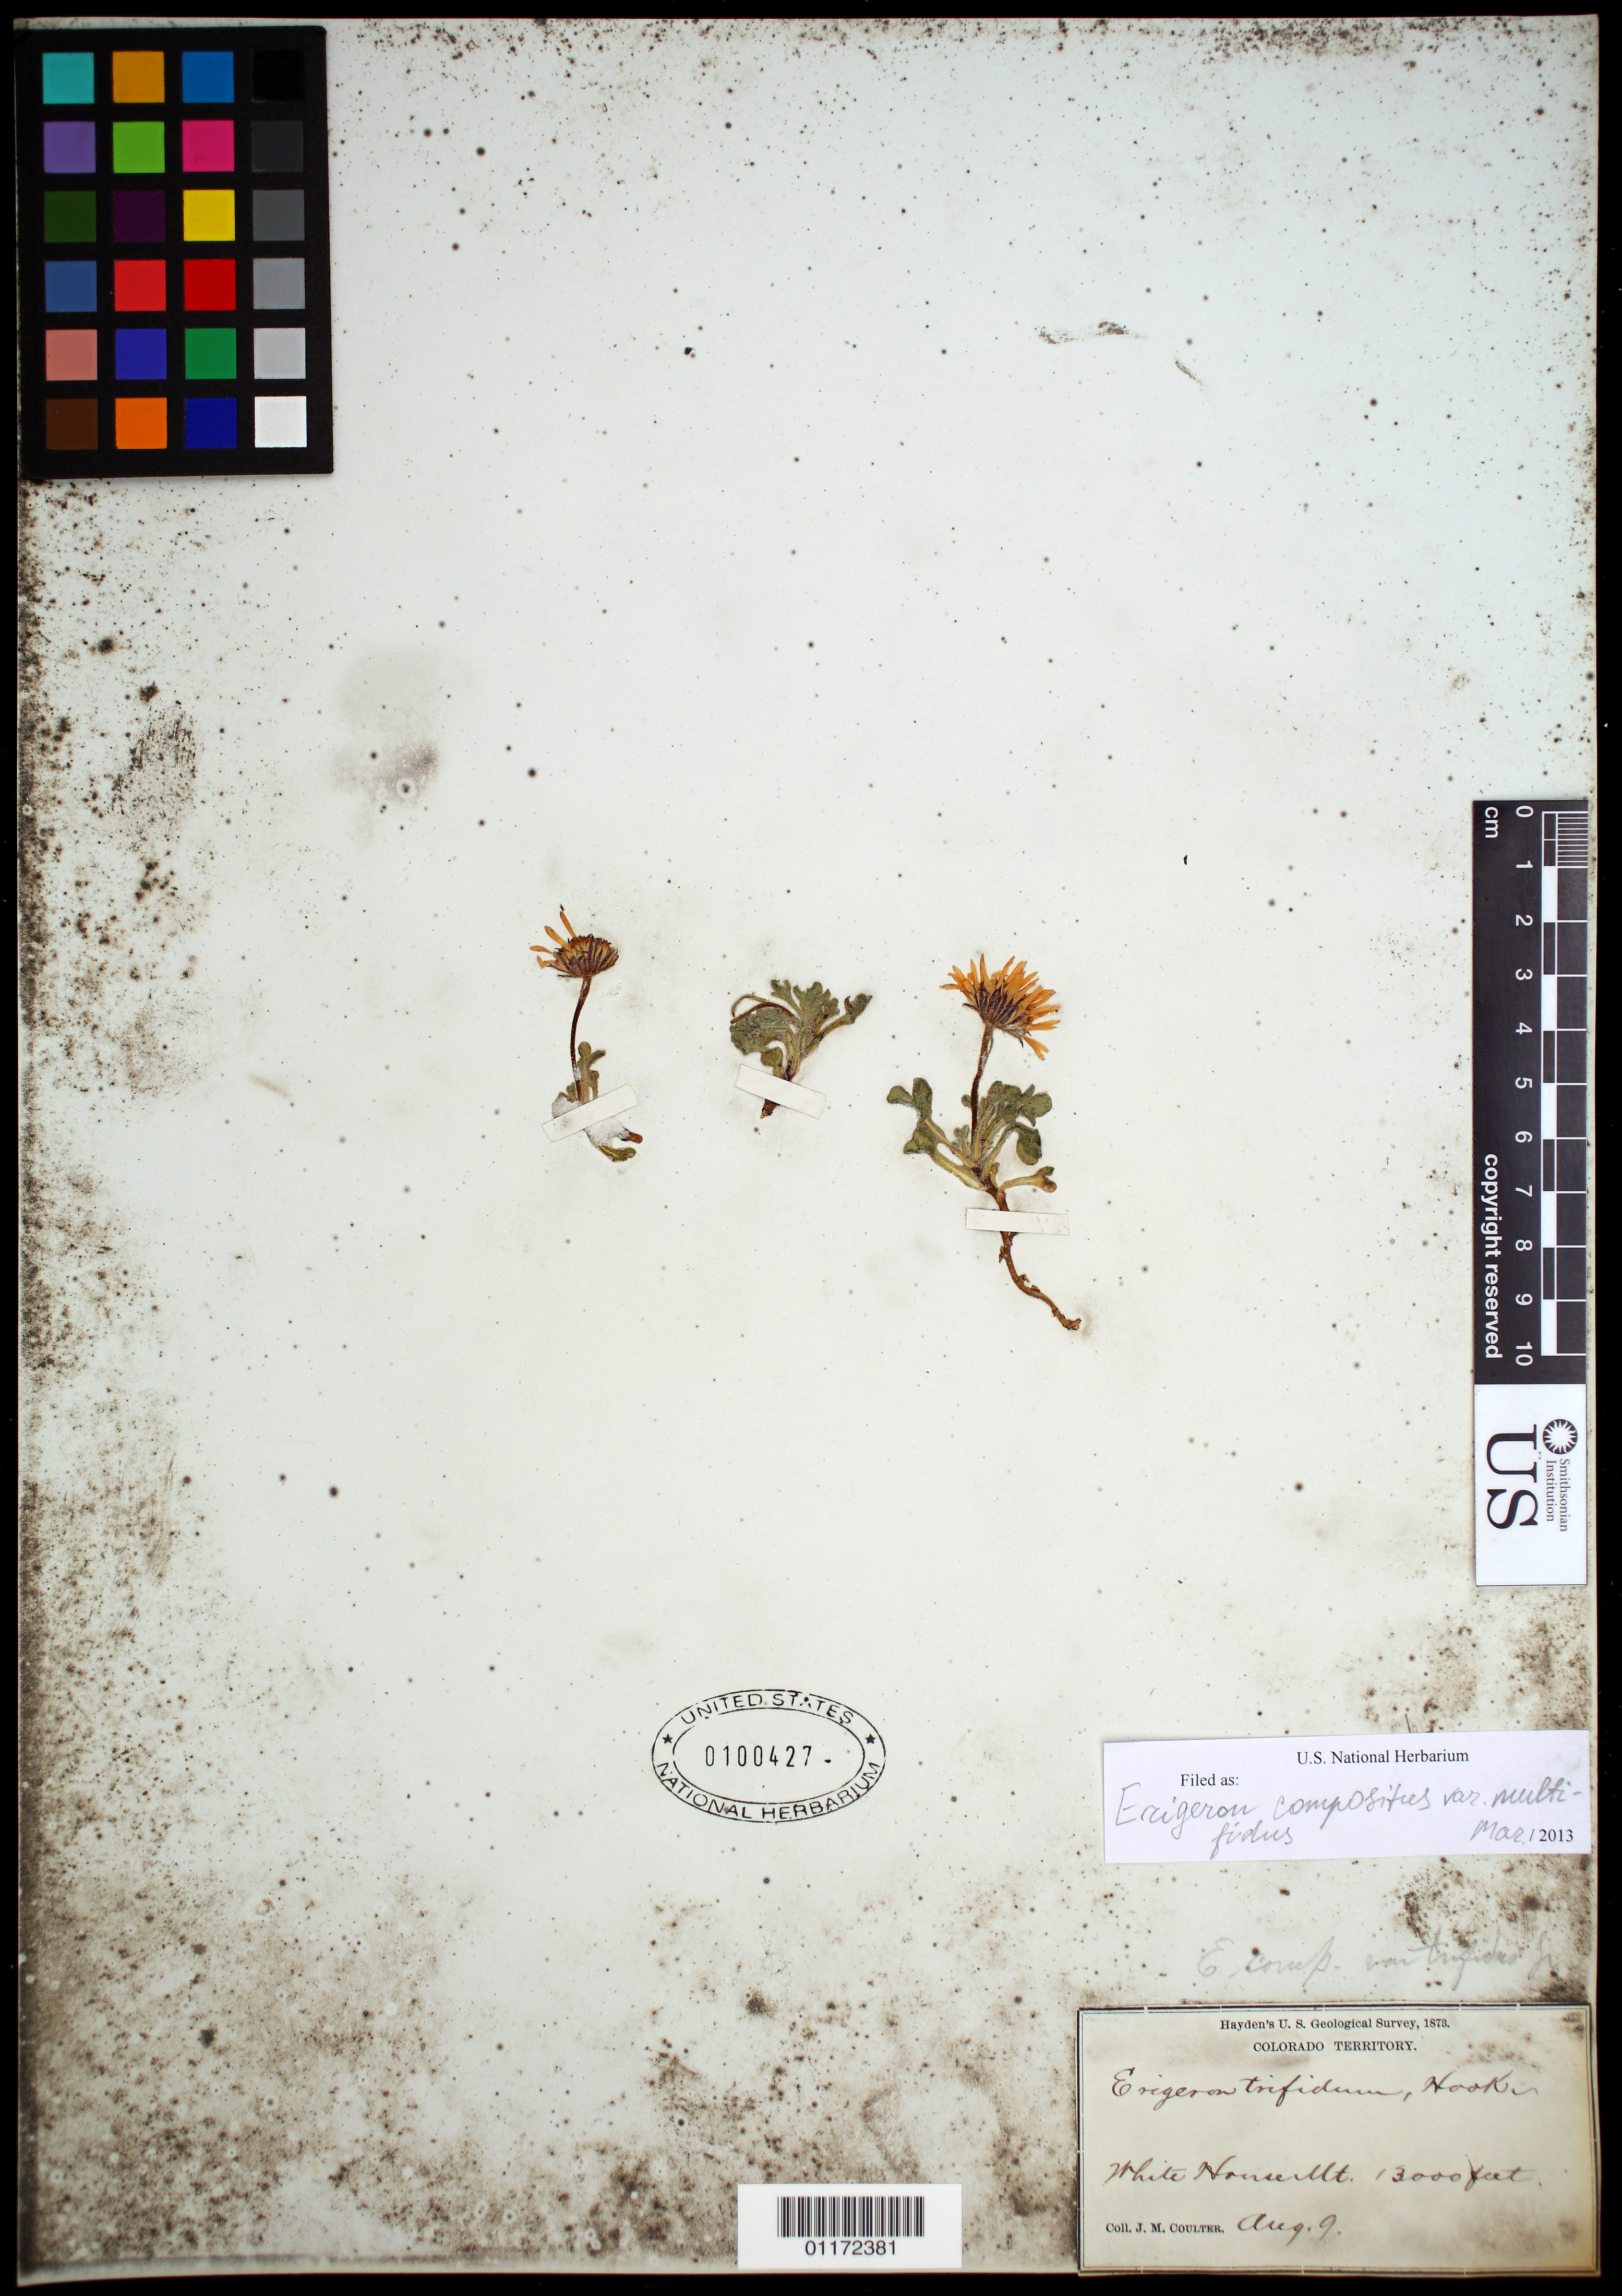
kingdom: Plantae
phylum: Tracheophyta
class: Magnoliopsida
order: Asterales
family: Asteraceae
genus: Erigeron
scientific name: Erigeron compositus var. multifidus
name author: (Rydb.) J.F. Macbr. & Payson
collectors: J. M. Coulter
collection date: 1873-08-09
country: United States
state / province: Colorado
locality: White House Mt.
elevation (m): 3962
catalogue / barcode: US 100427